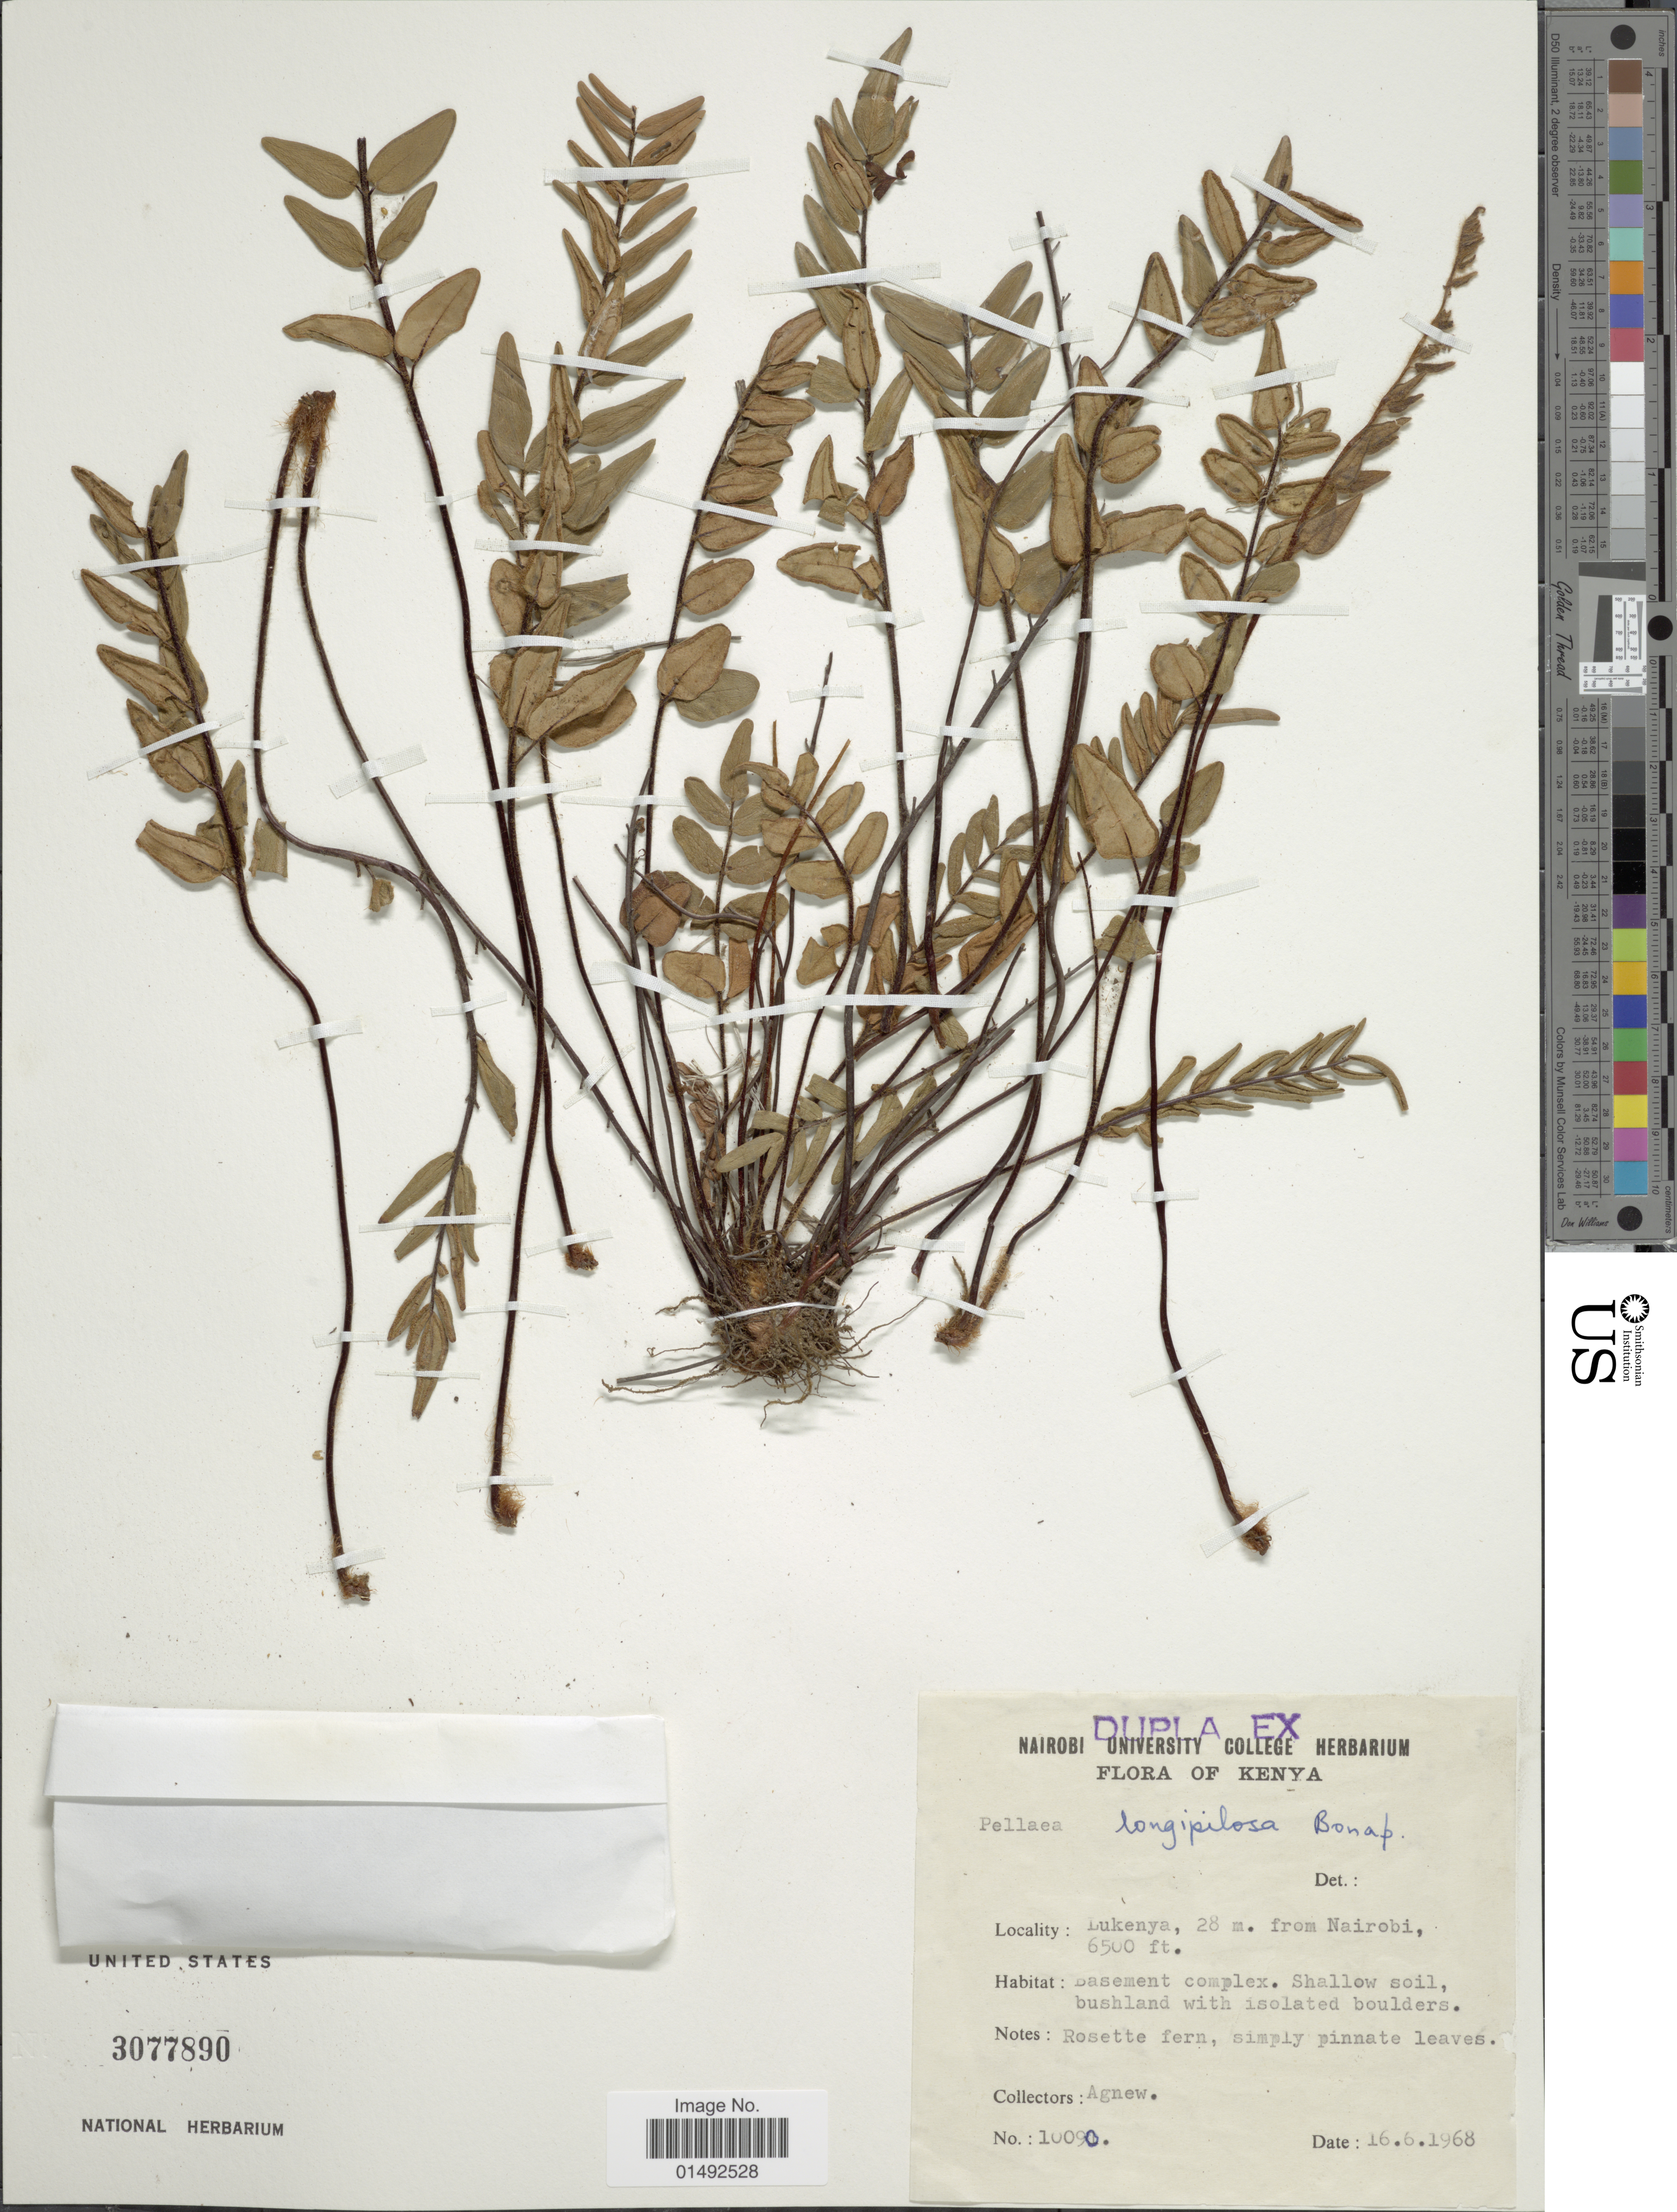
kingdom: Plantae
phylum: Tracheophyta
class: Polypodiopsida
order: Polypodiales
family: Pteridaceae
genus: Pellaea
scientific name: Pellaea longipilosa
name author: Bonap.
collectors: -- Agnew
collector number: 10090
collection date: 1968-06-16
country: Kenya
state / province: Nairobi Area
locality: Lukenya, 28 m. from Nairobi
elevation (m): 1981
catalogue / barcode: US 3077890